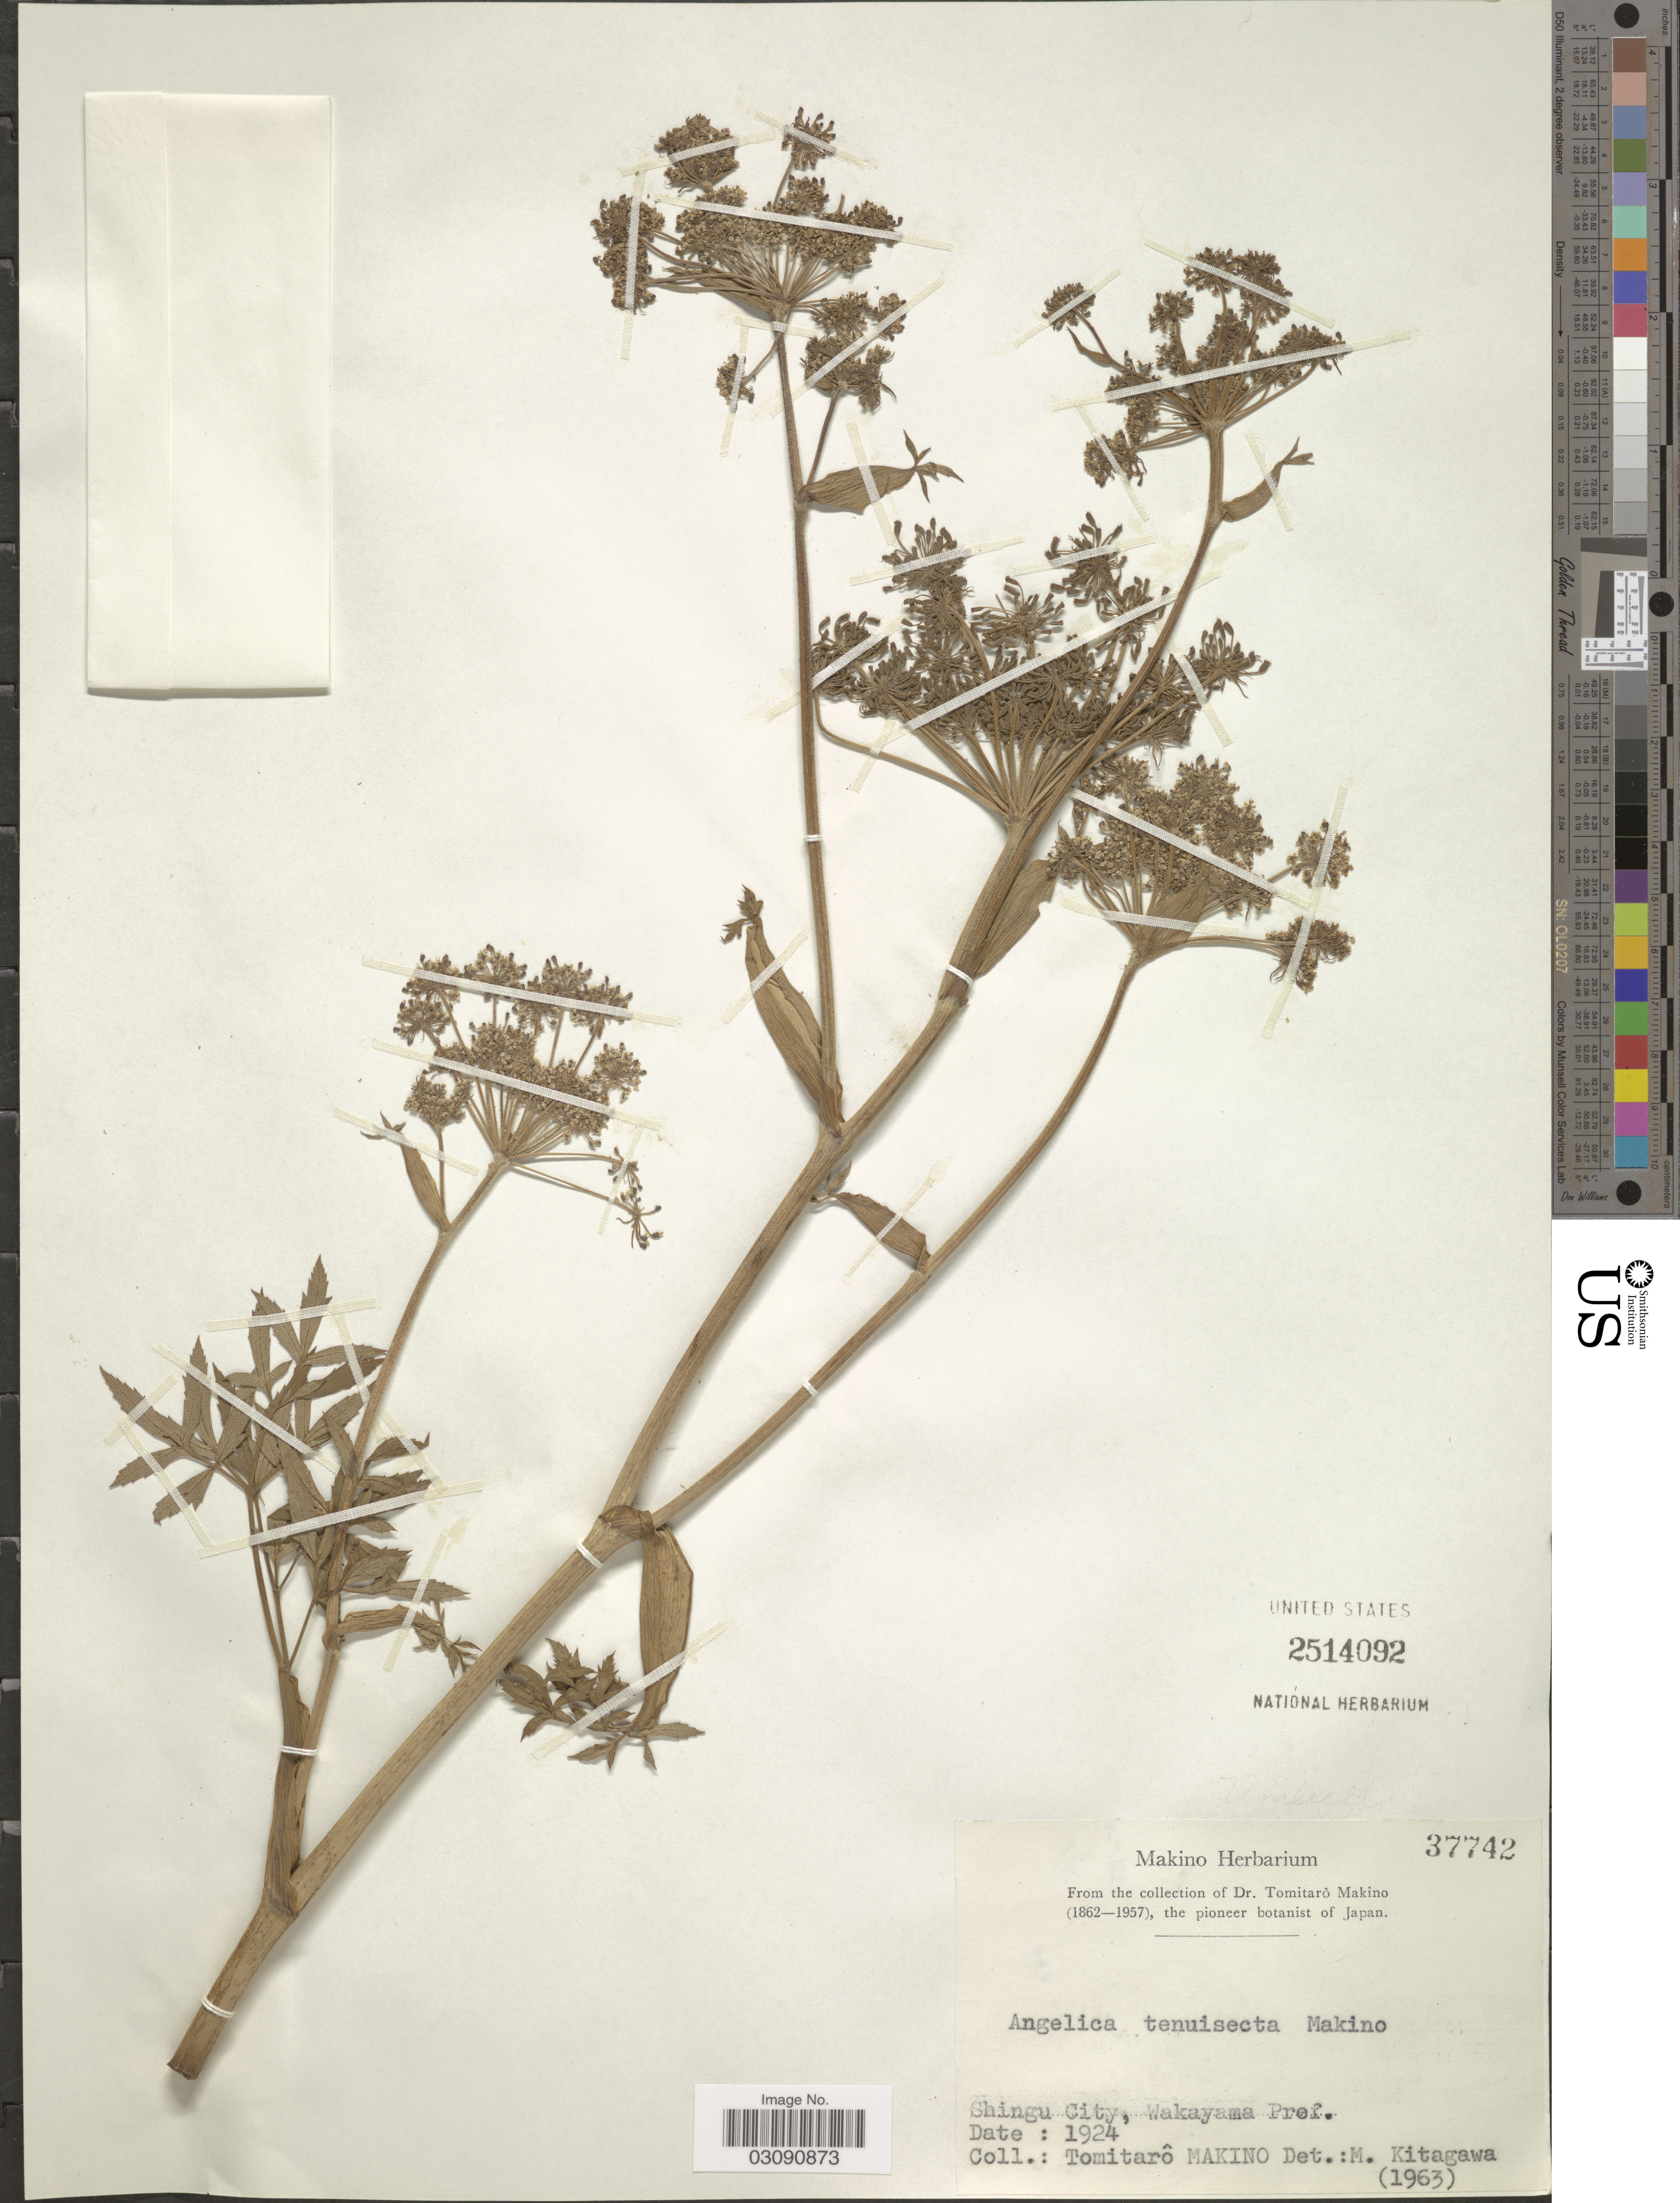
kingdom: Plantae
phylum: Tracheophyta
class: Magnoliopsida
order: Apiales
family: Apiaceae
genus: Angelica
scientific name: Angelica tenuisecta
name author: (Makino) Makino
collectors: T. Makino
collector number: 37742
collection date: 1924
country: Japan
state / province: Wakayama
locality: Shingu City, Wakayama Pref.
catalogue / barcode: US 2514092